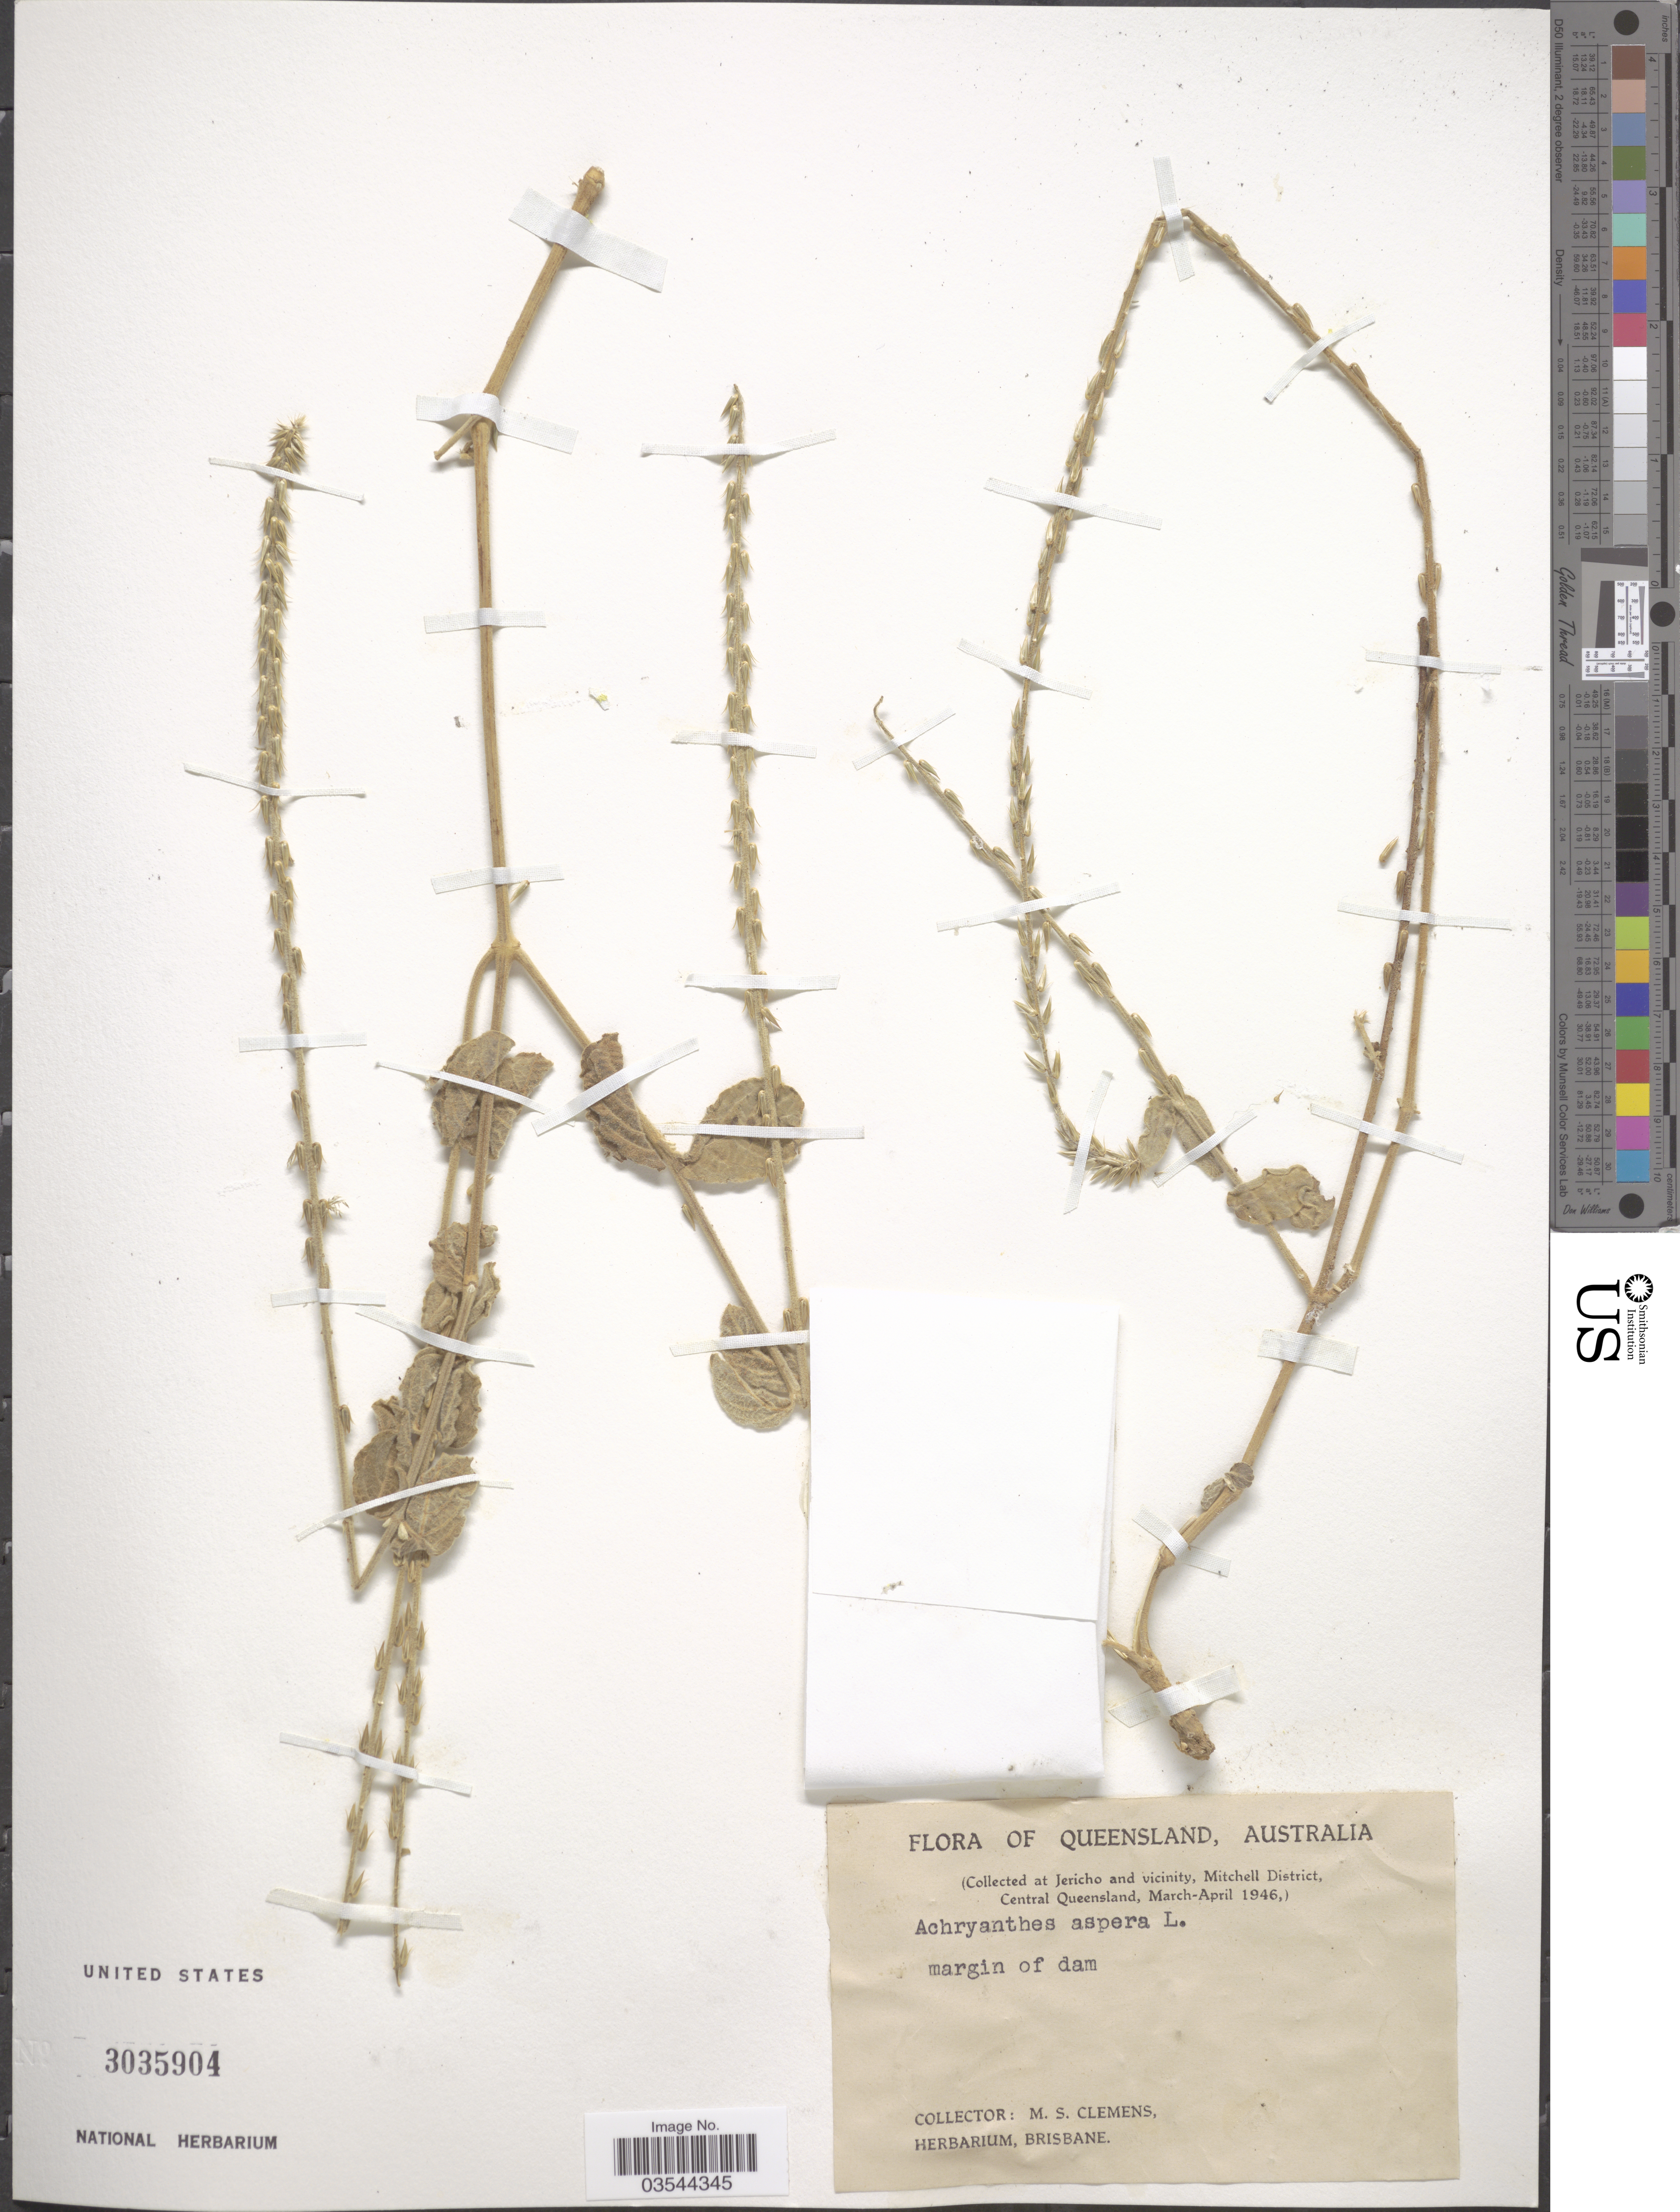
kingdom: Plantae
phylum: Tracheophyta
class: Magnoliopsida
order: Caryophyllales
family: Amaranthaceae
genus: Achyranthes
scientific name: Achyranthes aspera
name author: L.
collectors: M. S. Clemens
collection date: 1946-03/1946-04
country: Australia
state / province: Queensland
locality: At Jericho and vicinity, Mitchell District, Central Queensland.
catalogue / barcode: US 3035904